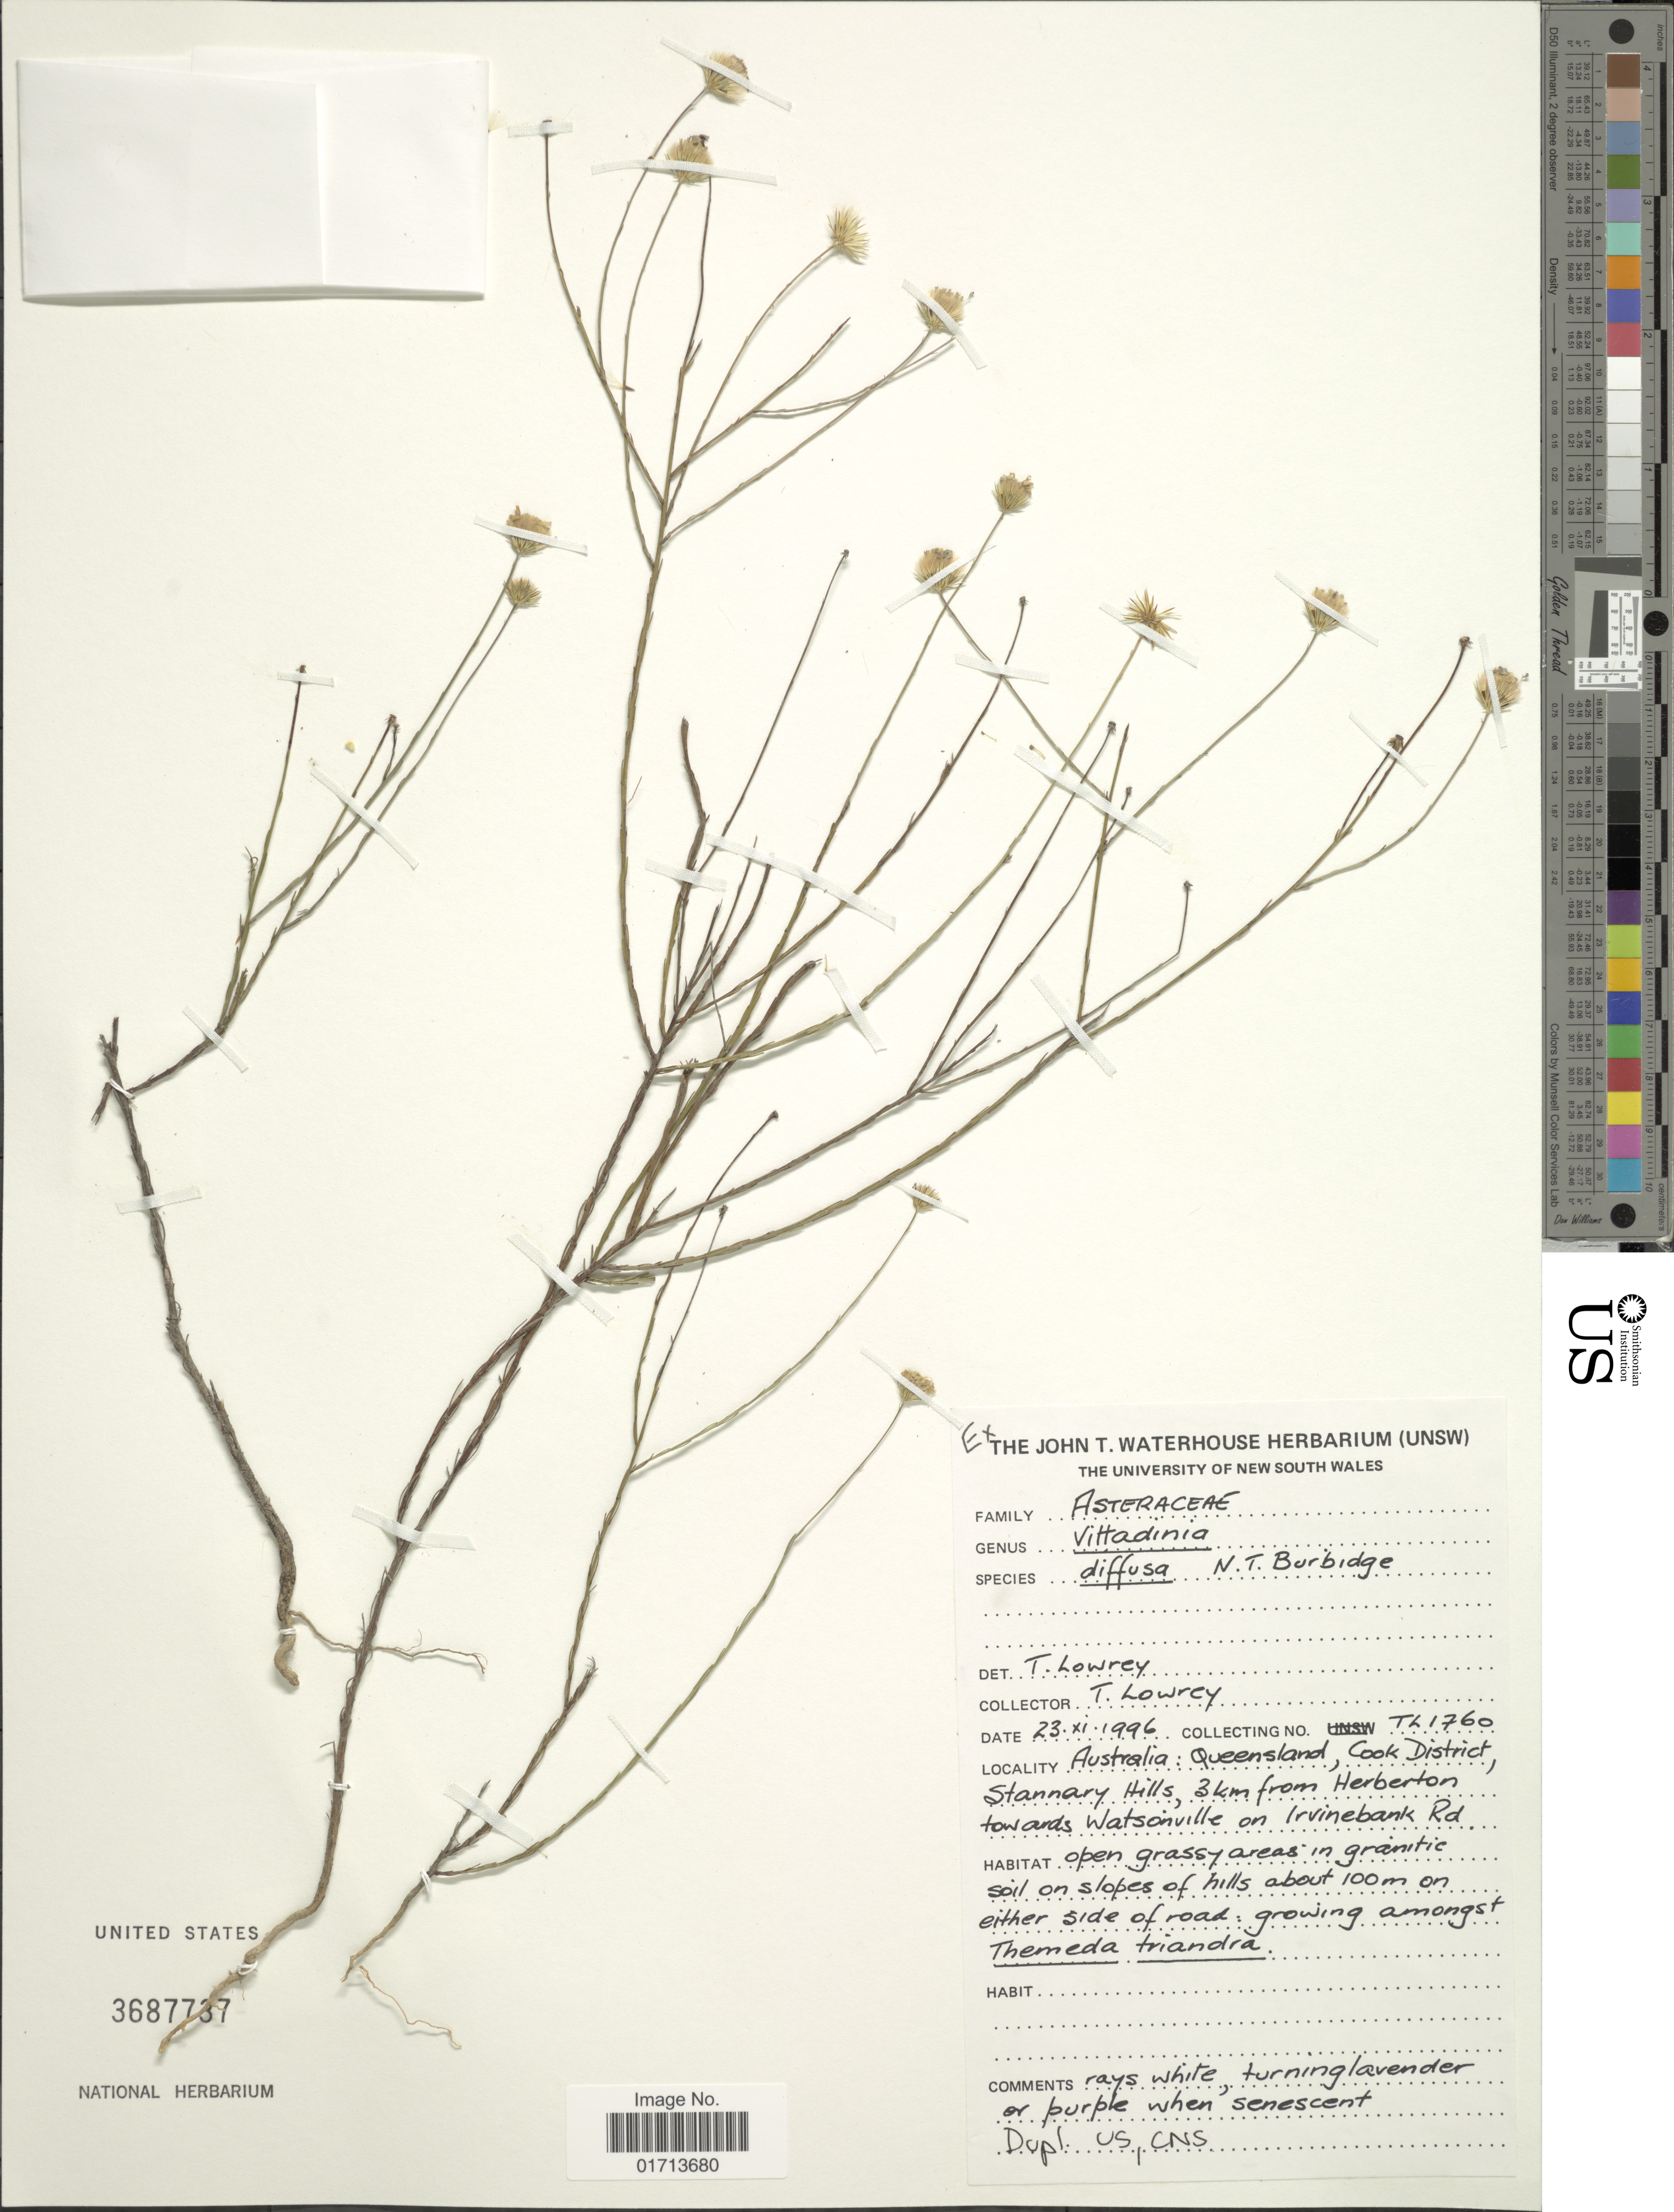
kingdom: Plantae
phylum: Tracheophyta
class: Magnoliopsida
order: Asterales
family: Asteraceae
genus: Vittadinia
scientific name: Vittadinia diffusa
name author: N.T. Burb.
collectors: T. Lowrey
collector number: TL1760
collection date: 1996-11-23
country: Australia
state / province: Queensland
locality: Cook District, Stannary Hills, 3km from Herberton towards Watsonville on Irvinebank Rd.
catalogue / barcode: US 3687737